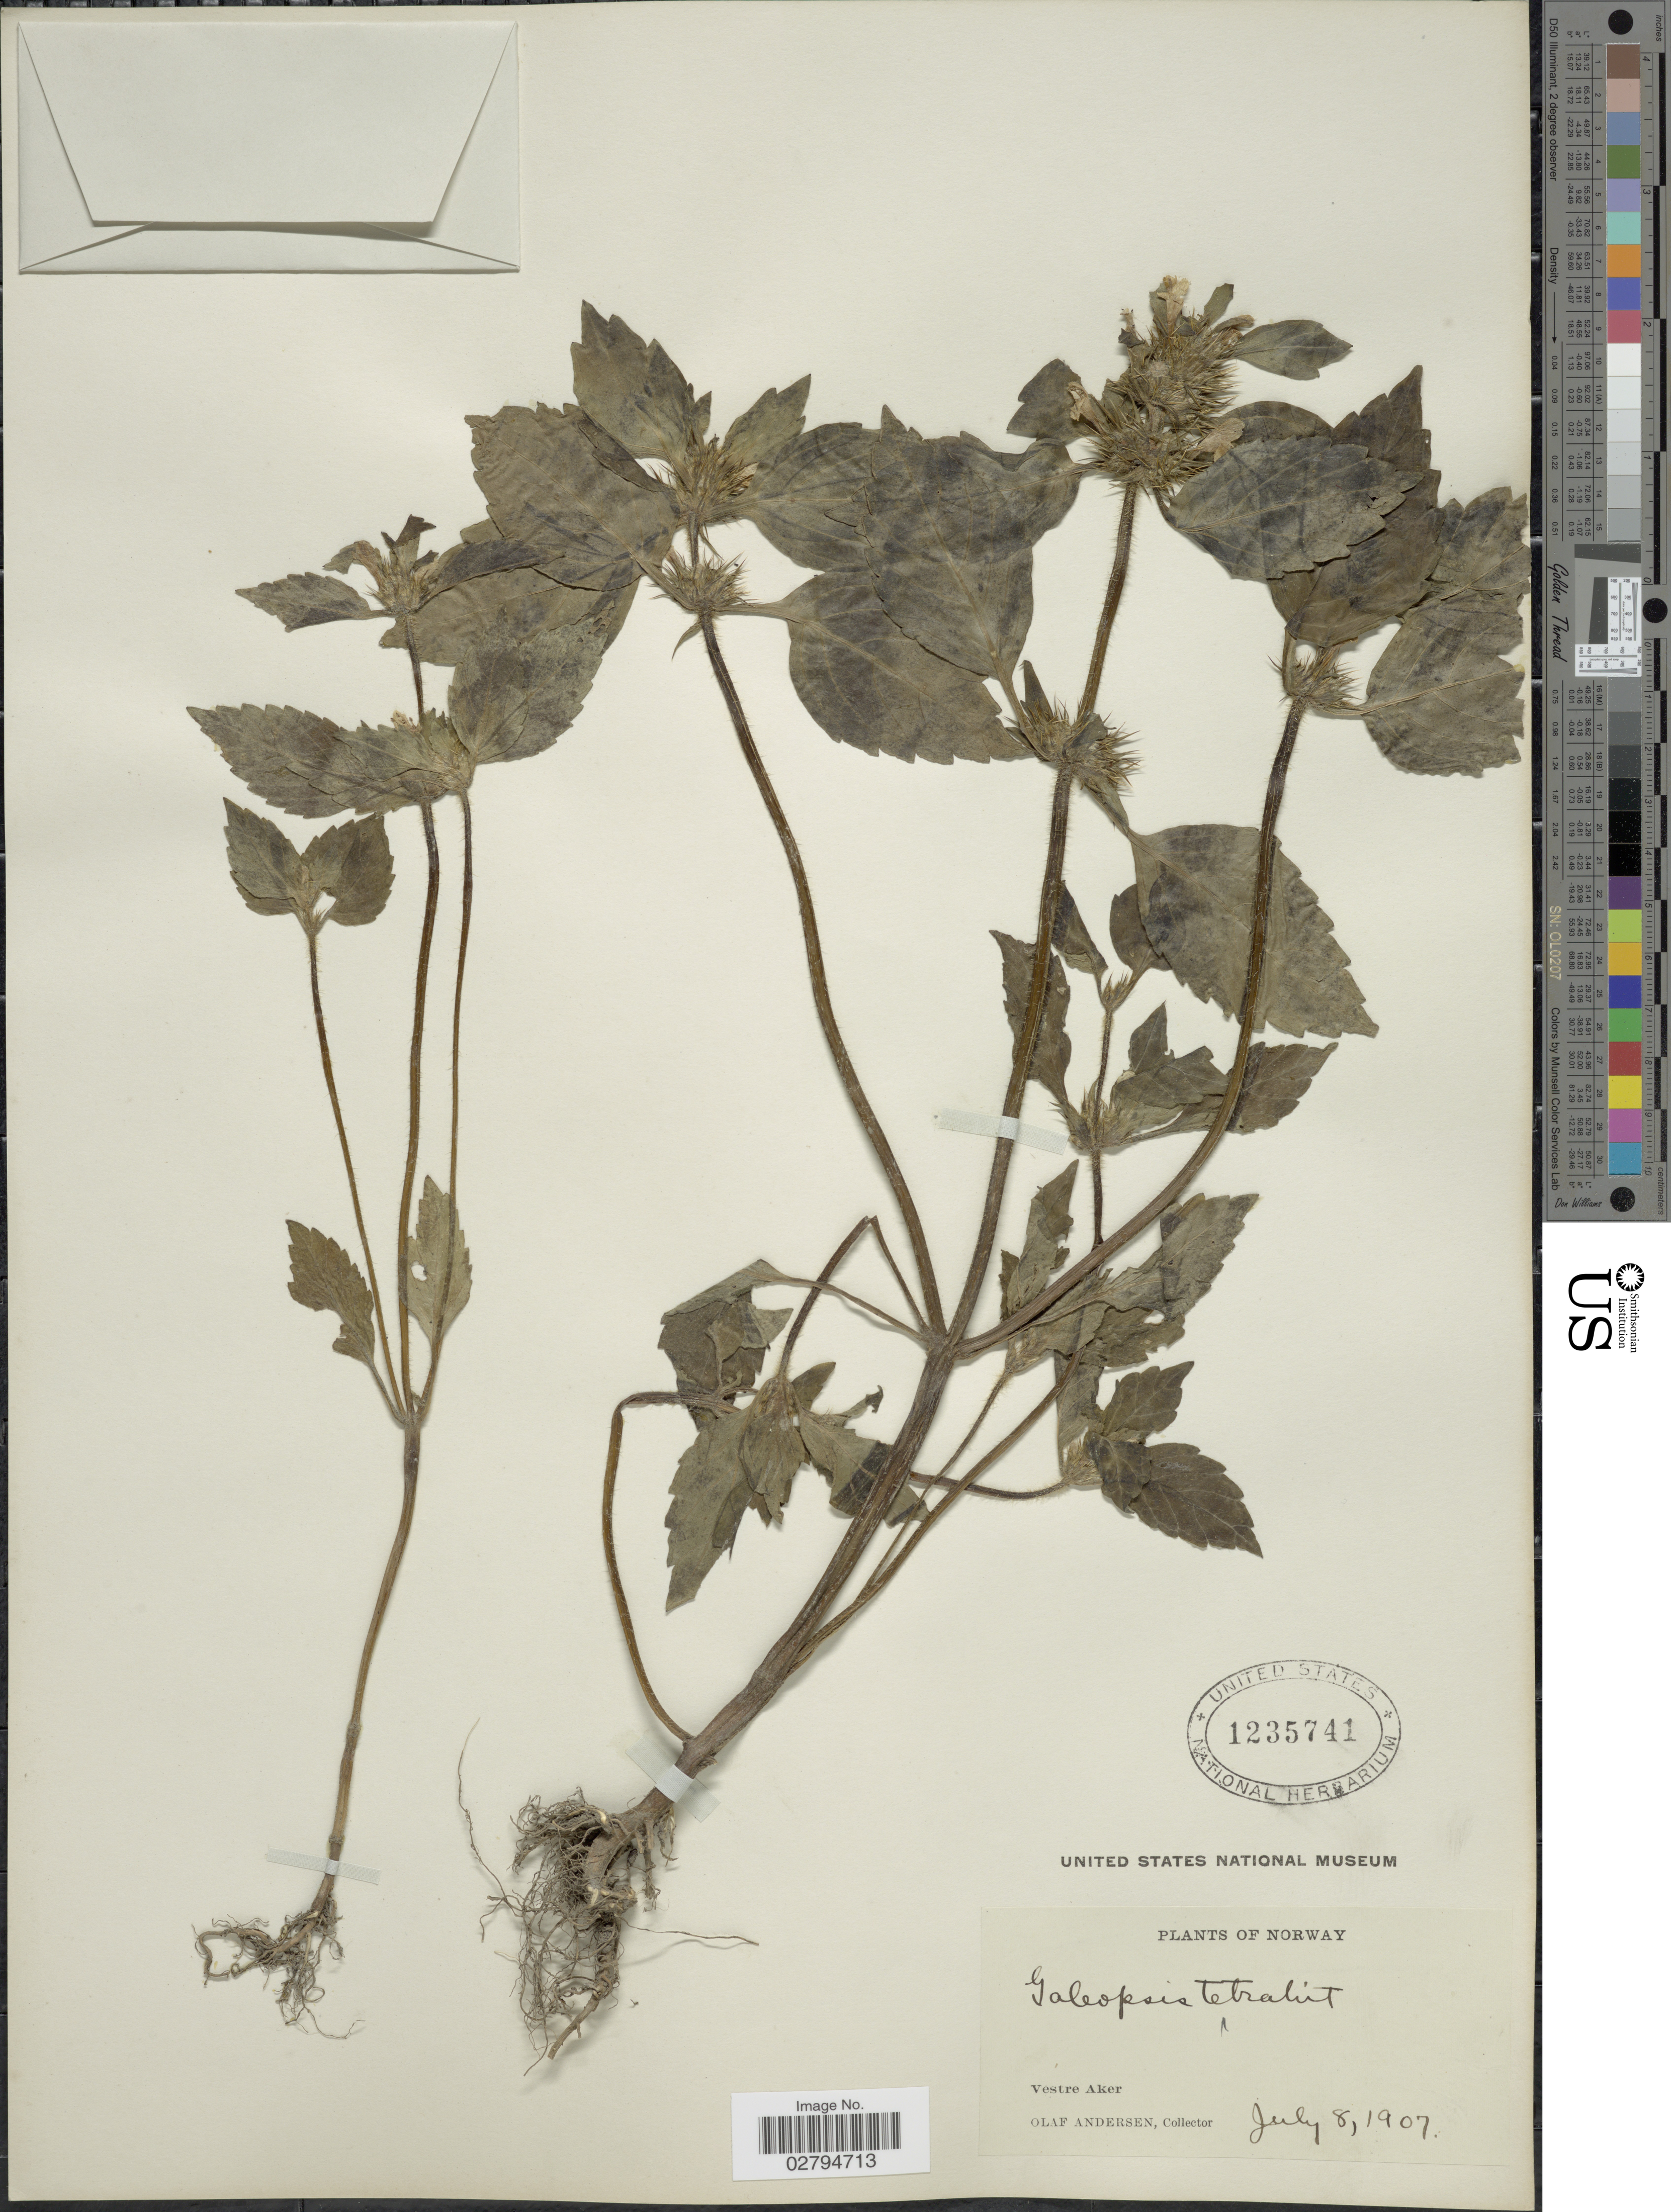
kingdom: Plantae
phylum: Tracheophyta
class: Magnoliopsida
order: Lamiales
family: Lamiaceae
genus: Galeopsis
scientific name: Galeopsis tetrahit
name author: L.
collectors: O. Andersen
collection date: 1907-07-08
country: Norway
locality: Vestre Aker.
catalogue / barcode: US 1235741